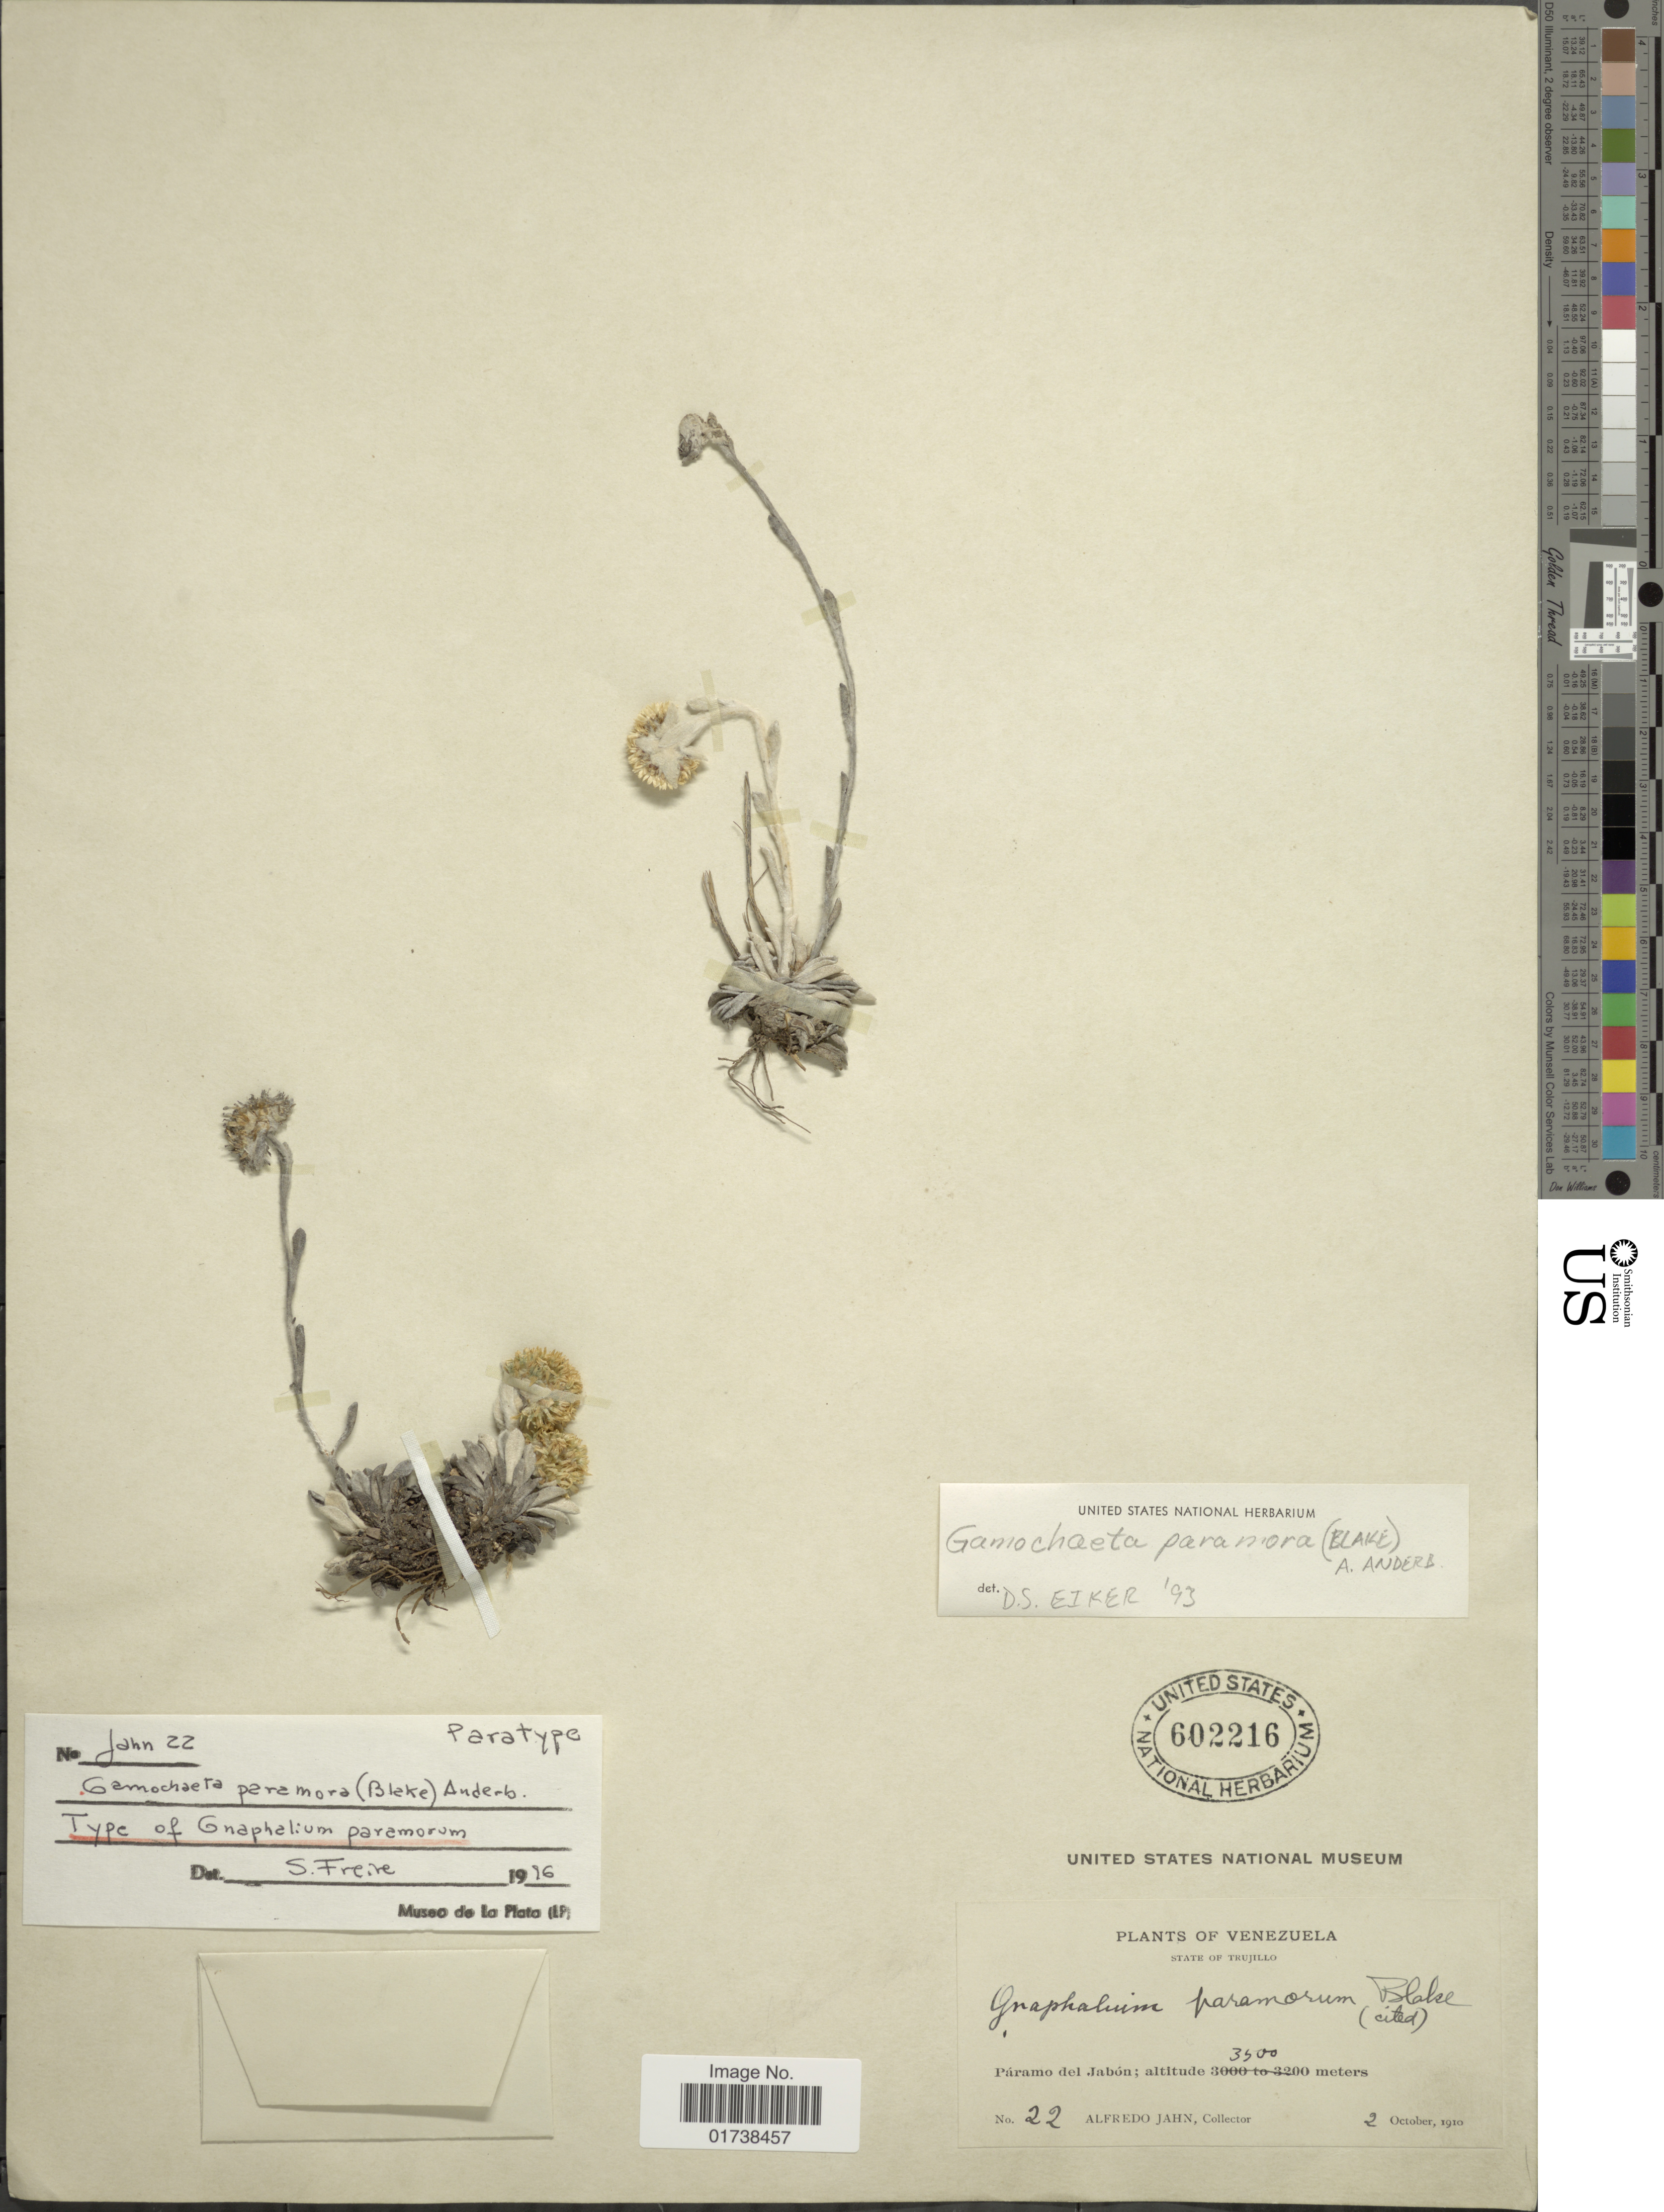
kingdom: Plantae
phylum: Tracheophyta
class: Magnoliopsida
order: Asterales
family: Asteraceae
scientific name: Orognaphalon paramorum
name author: (S.F. Blake) G.L. Nesom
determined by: Nesom, Guy L.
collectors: A. Jahn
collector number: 22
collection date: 1910-10-02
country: Venezuela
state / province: Trujillo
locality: Paramo del Jabon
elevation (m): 3500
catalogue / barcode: US 602216